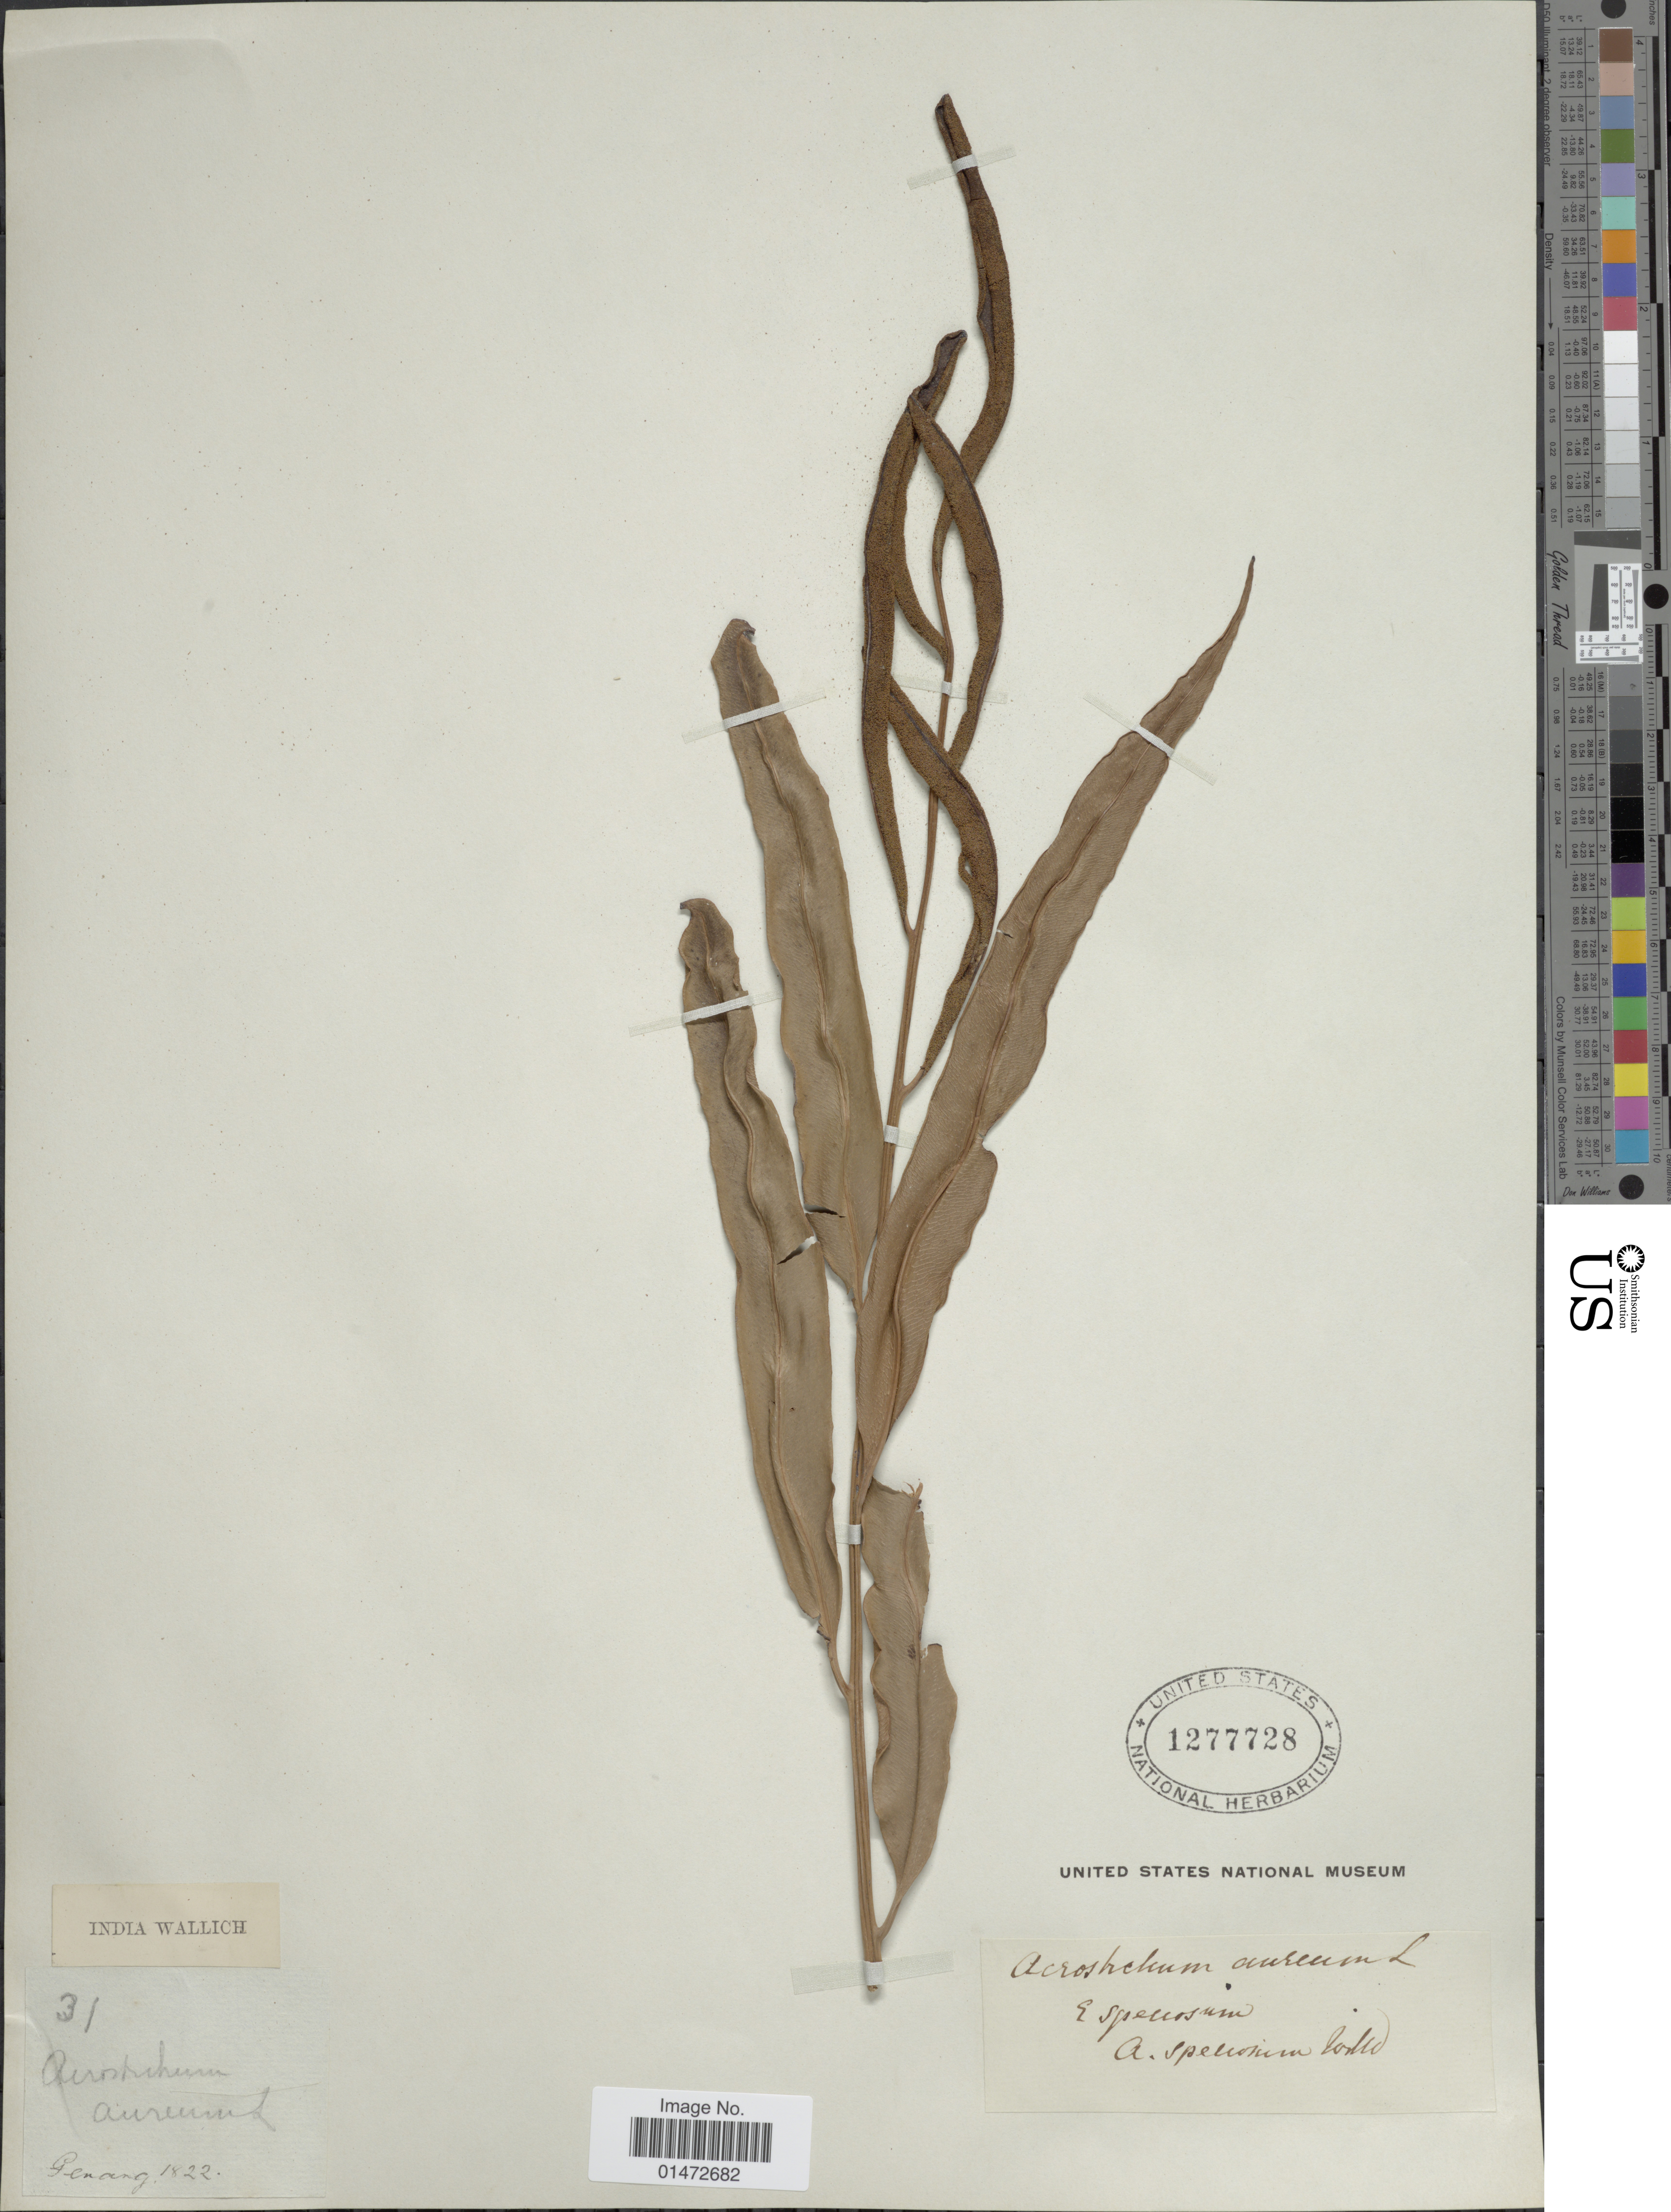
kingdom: Plantae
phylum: Tracheophyta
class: Polypodiopsida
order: Polypodiales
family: Pteridaceae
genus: Acrostichum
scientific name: Acrostichum aureum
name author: L.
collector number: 31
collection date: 1822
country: Malaysia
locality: Penang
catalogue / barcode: US 1277728